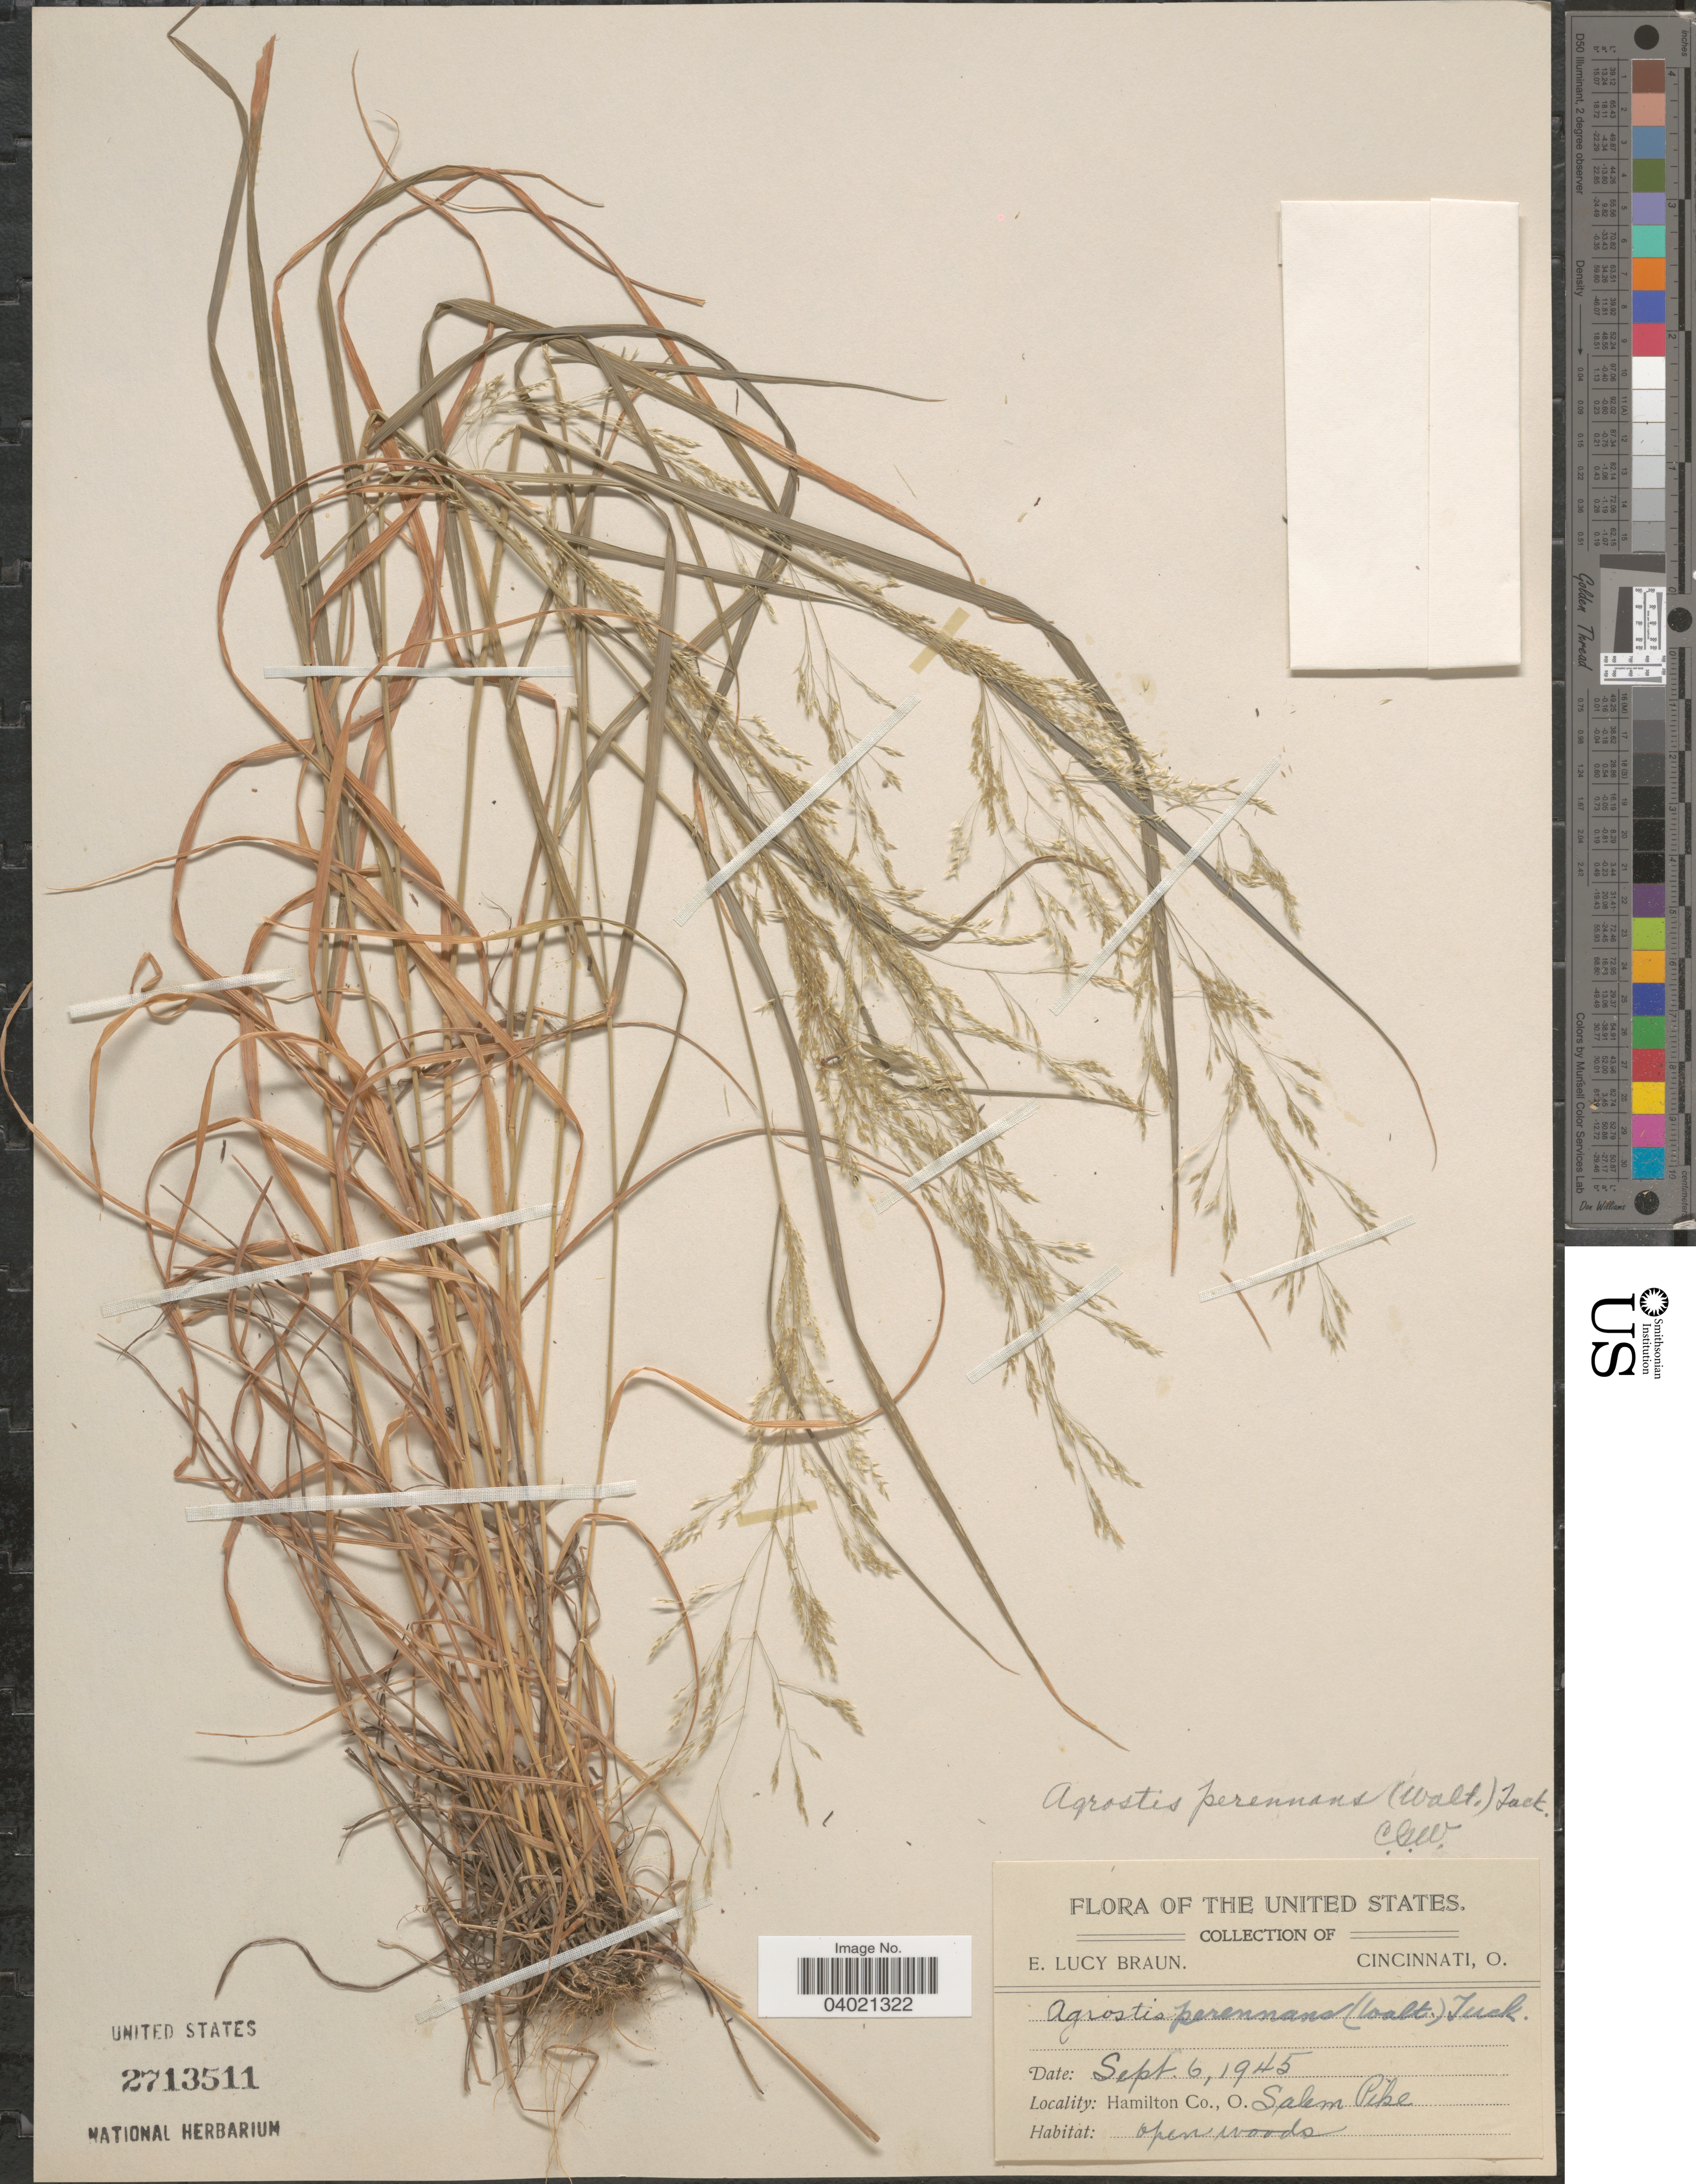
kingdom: Plantae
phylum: Tracheophyta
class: Liliopsida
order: Poales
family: Poaceae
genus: Agrostis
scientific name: Agrostis perennans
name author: (Walter) Tuck.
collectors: E. L. Braun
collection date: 1945-09-06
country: United States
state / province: Ohio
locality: Hamilton Co. Salem Pike.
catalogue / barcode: US 2713511